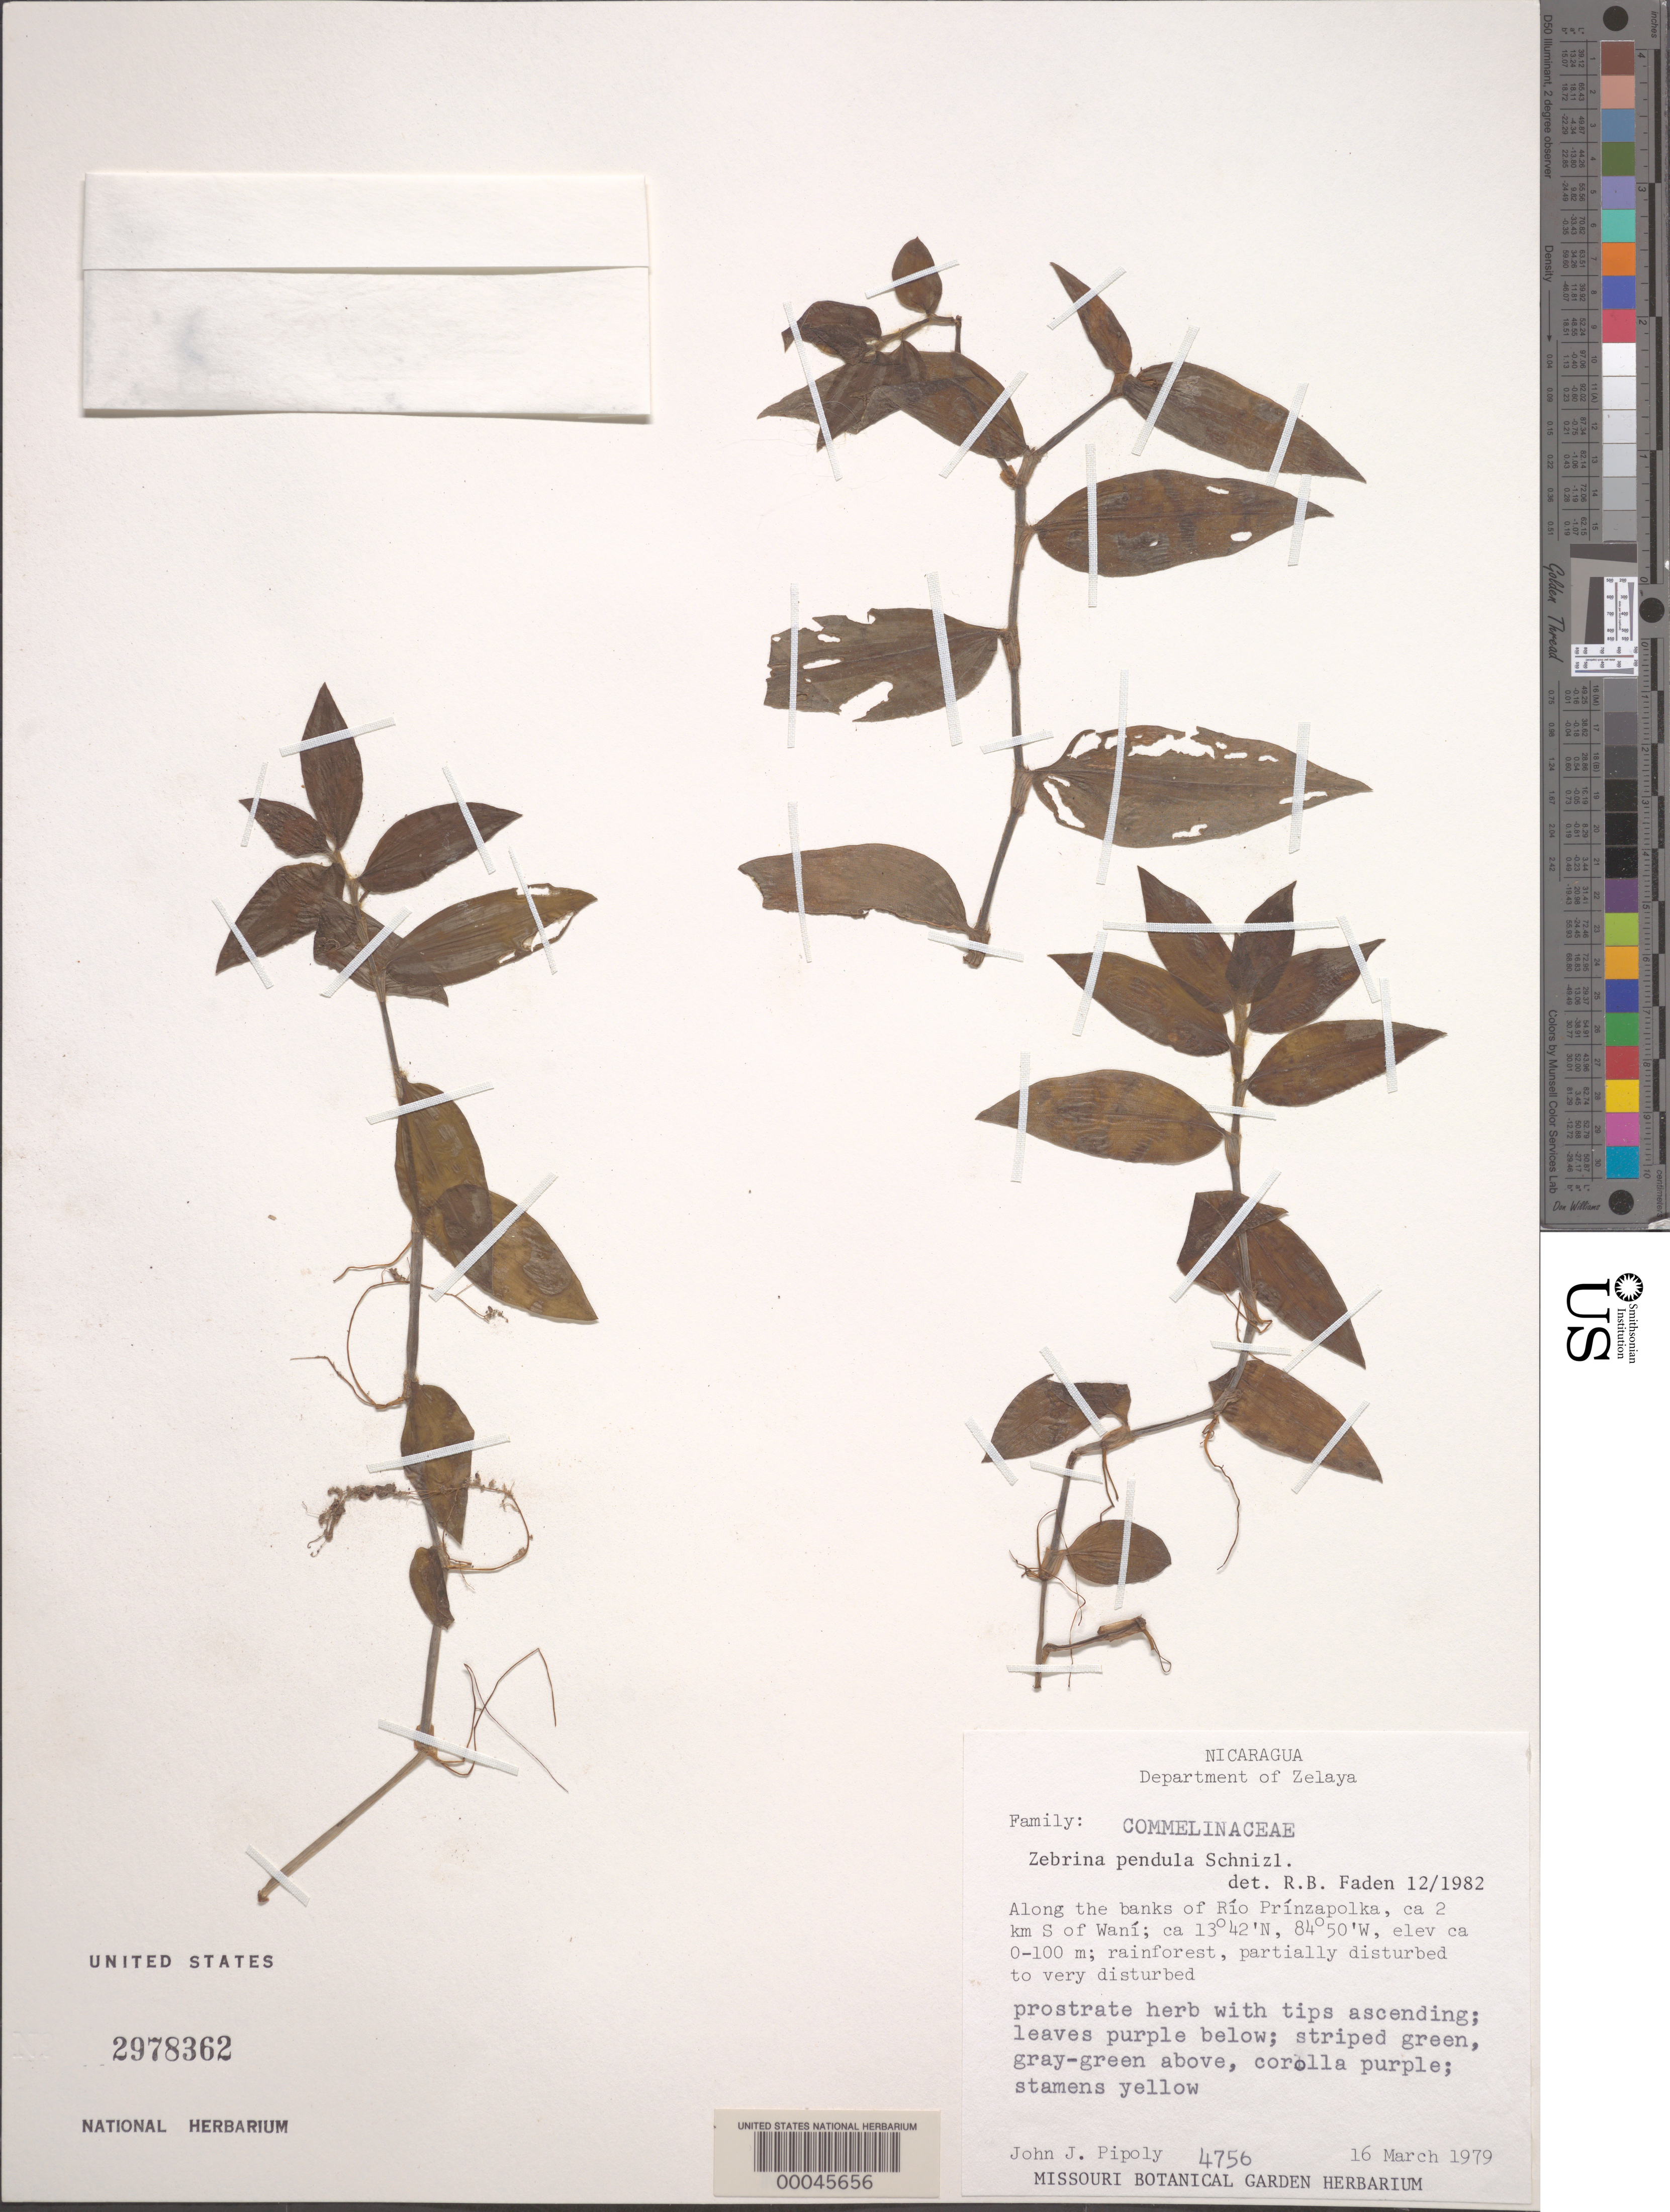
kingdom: Plantae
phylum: Tracheophyta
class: Liliopsida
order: Commelinales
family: Commelinaceae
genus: Tradescantia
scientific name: Tradescantia zebrina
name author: Bosse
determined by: Faden, Robert B., (US), Smithsonian Institution - National Museum of Natural History (UNITED STATES)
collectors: J. J. Pipoly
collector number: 4756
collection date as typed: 16 Mar 1979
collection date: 1979-03-16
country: Nicaragua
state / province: Atlántico Norte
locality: Rio prinzapolka, s of wani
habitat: Disturbed rainforest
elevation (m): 1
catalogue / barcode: US 2978362